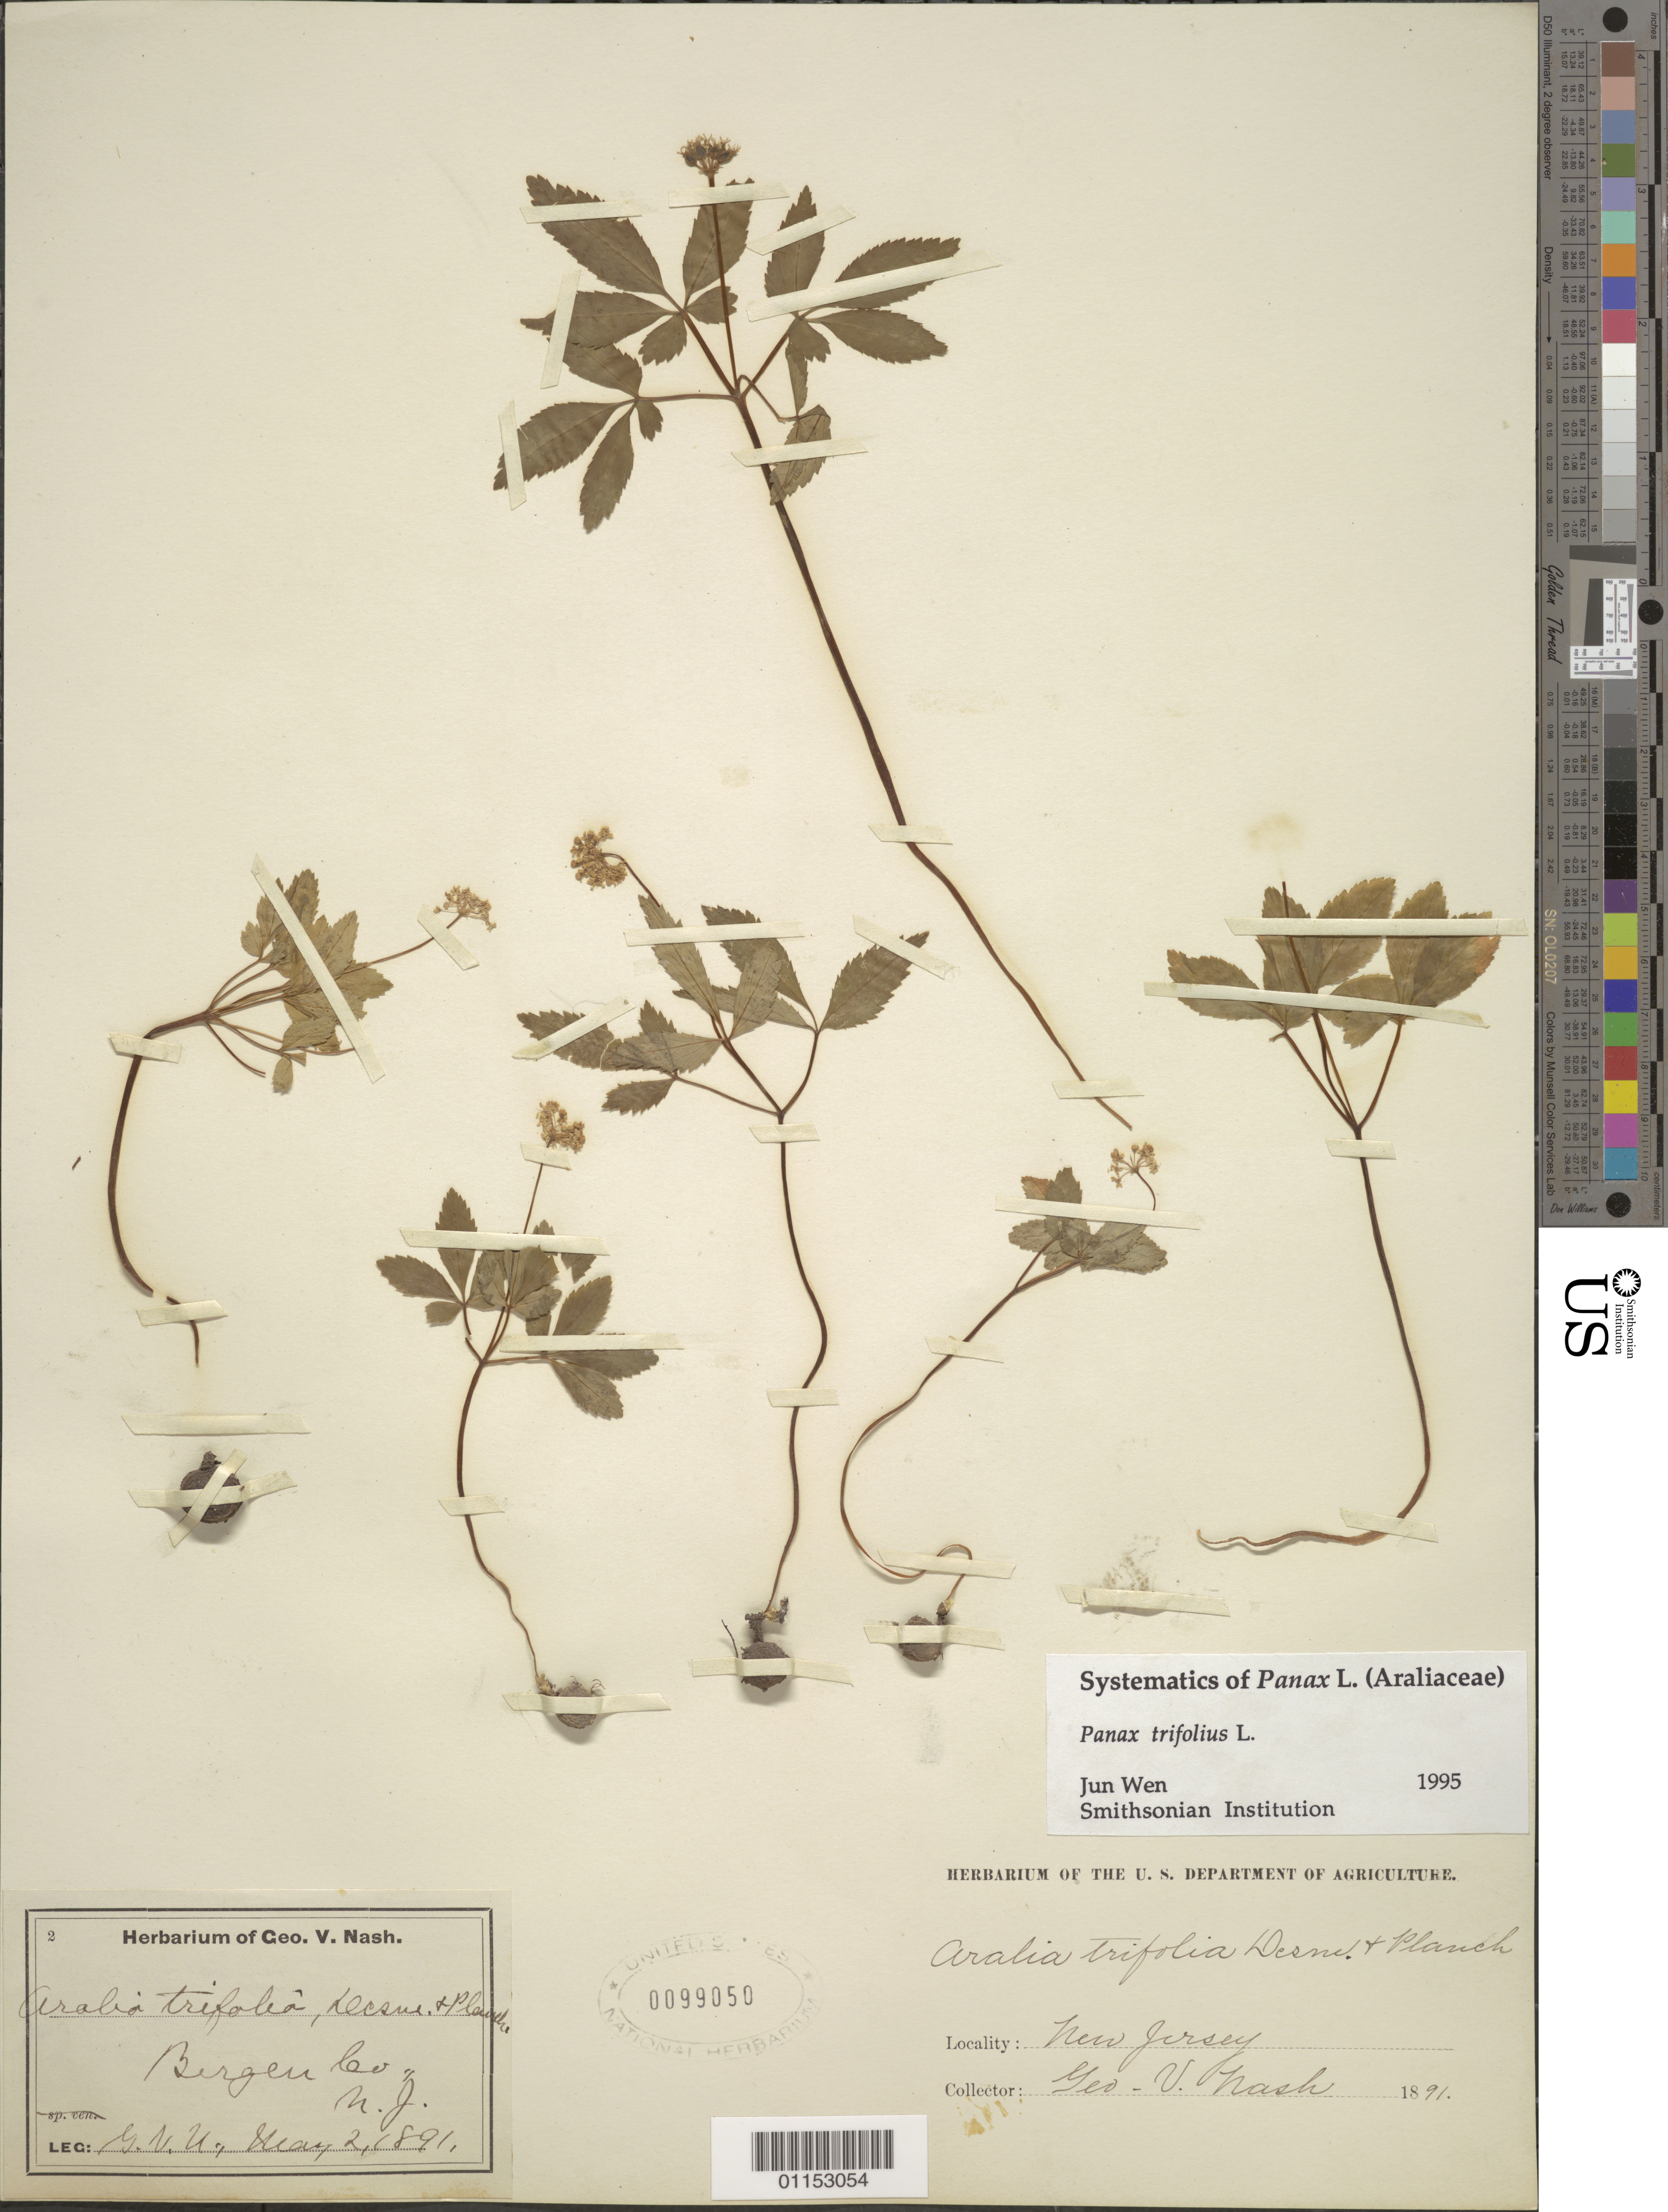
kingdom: Plantae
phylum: Tracheophyta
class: Magnoliopsida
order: Apiales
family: Araliaceae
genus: Panax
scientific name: Panax trifolius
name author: L.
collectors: G. V. Nash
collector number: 2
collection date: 1891-05-02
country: United States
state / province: New Jersey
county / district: Bergen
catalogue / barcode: US 99050